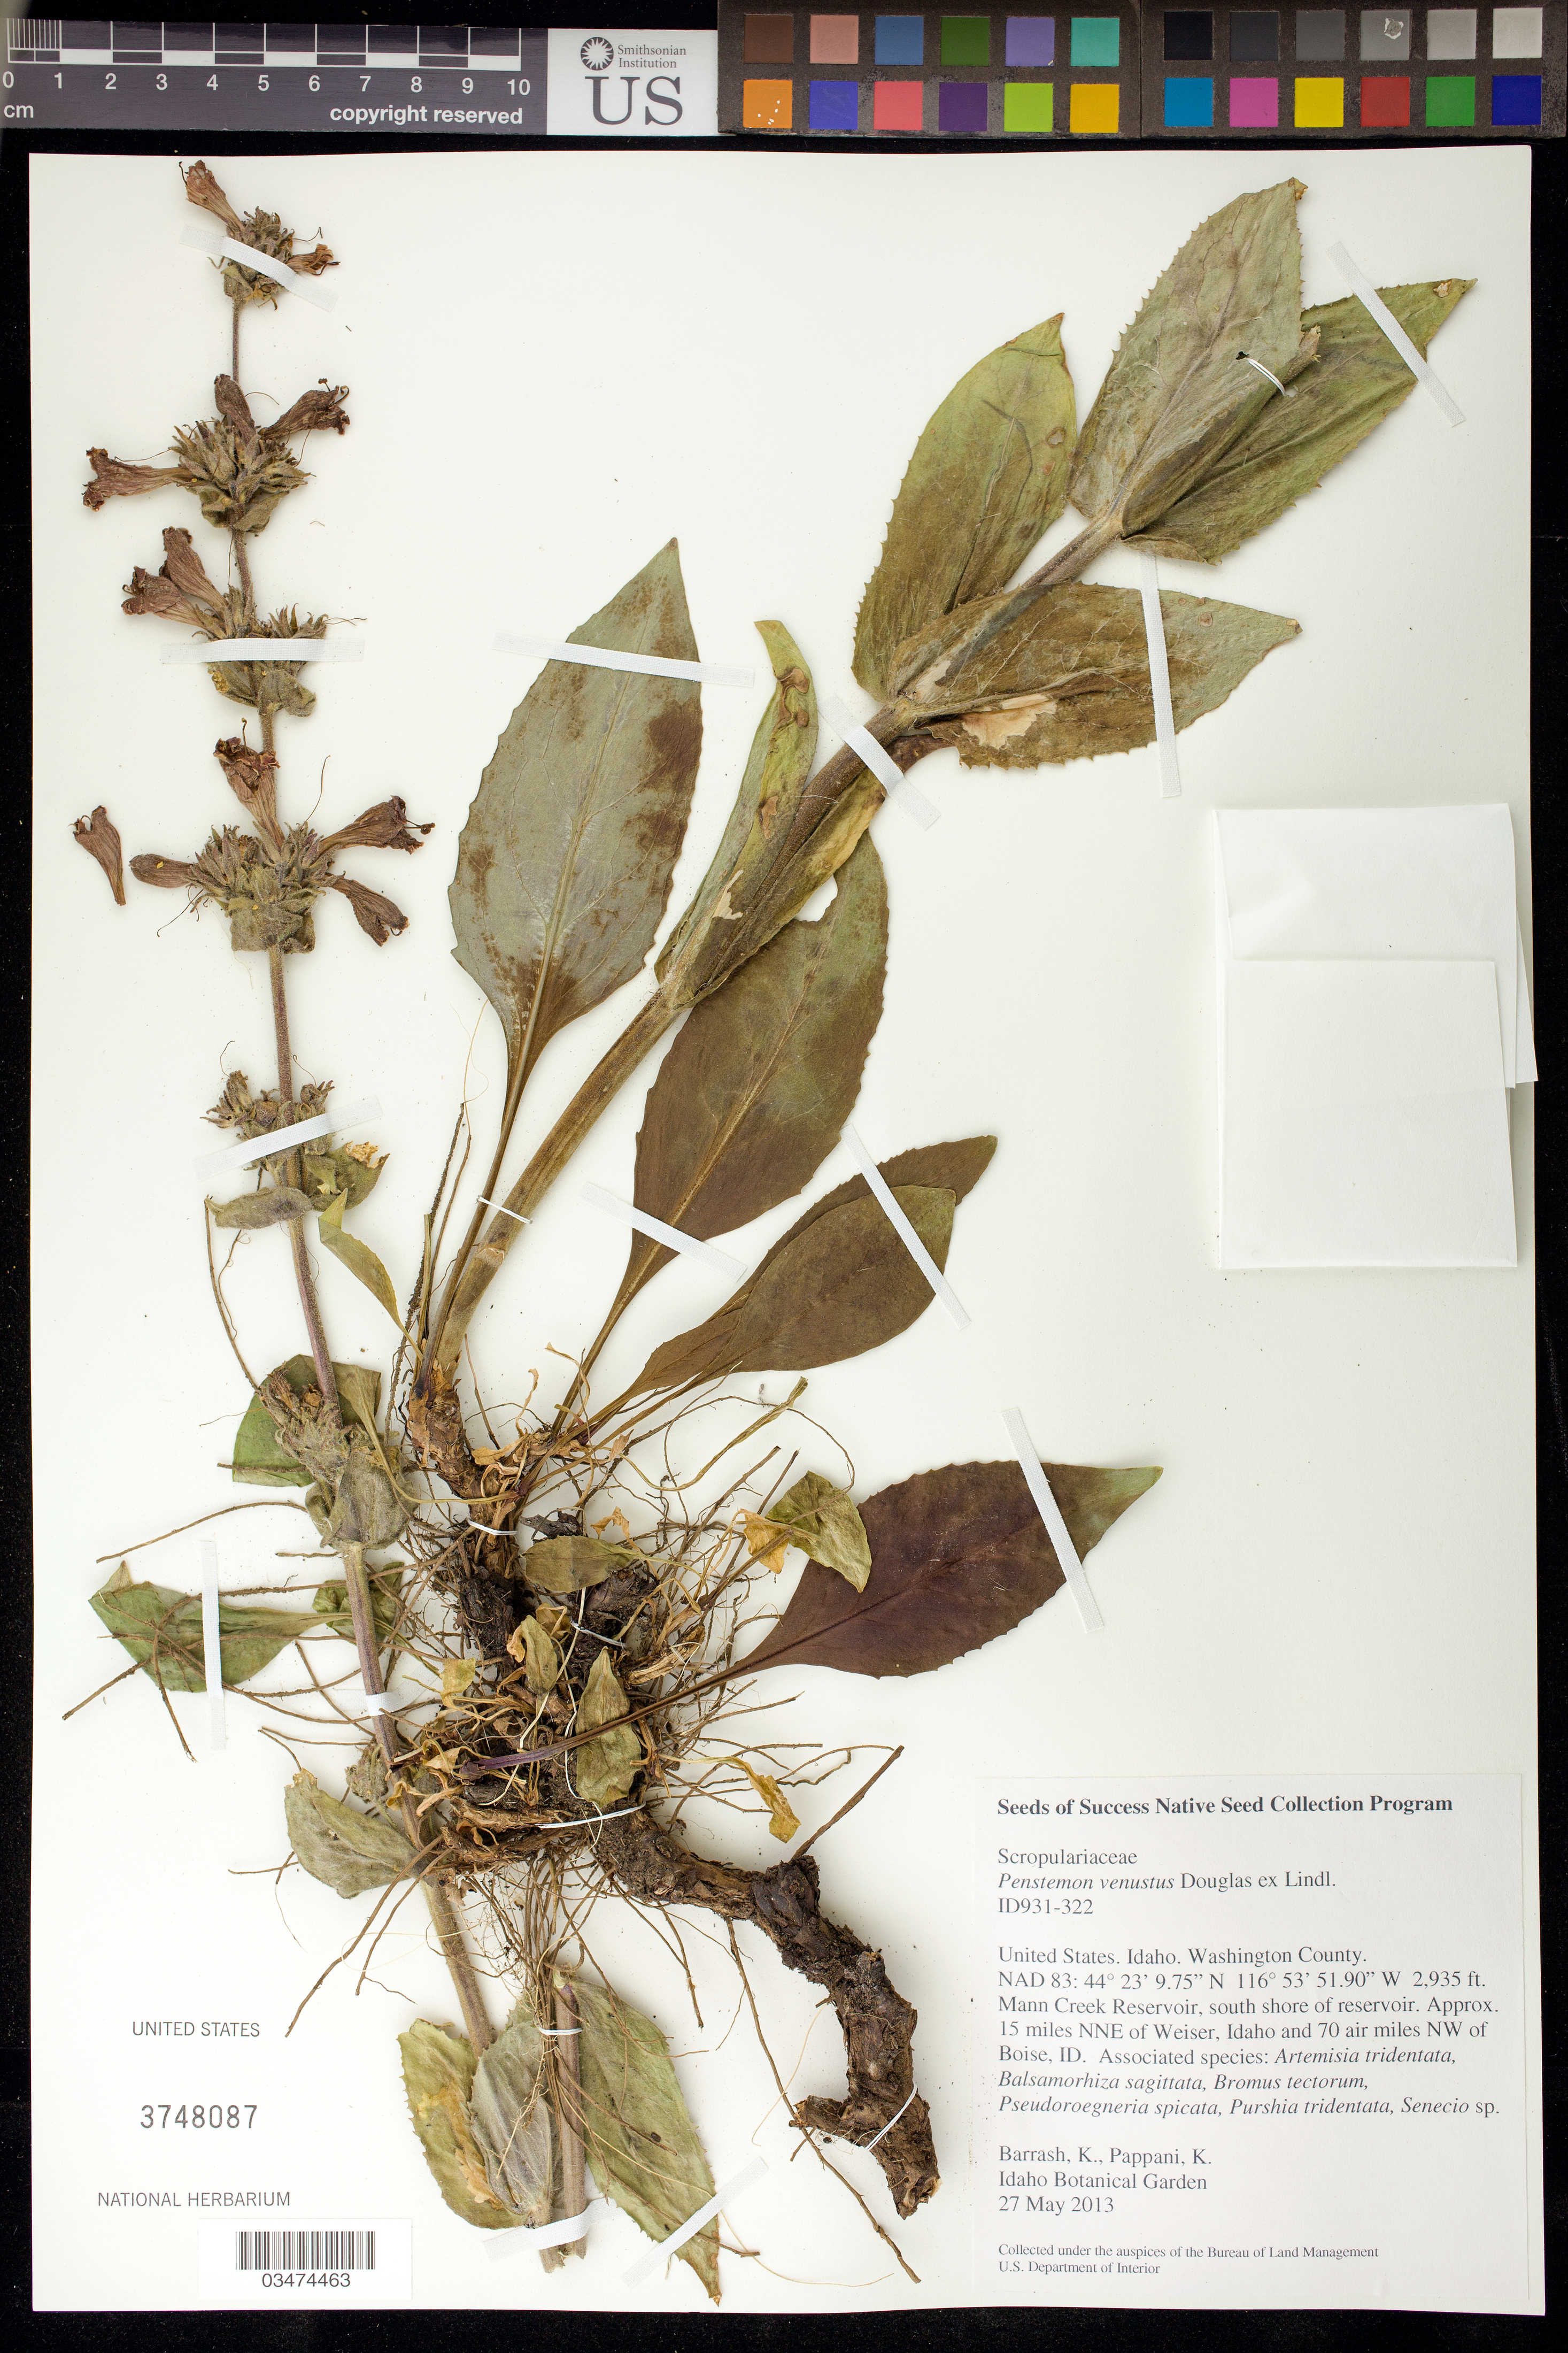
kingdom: Plantae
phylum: Tracheophyta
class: Magnoliopsida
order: Lamiales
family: Plantaginaceae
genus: Penstemon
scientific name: Penstemon venustus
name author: Douglas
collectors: K. Barrash & K. Pappani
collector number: ID931-322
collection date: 2013-05-27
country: United States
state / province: Idaho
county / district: Washington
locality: Along south shore of Mann Creek Reservoir. Approx. 15 miles N of Weiser and 70 air miles NW of Boise.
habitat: With: Bromus tectorum, Seneco sp., Artemisia tridentata, ect.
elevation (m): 895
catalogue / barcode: US 3748087